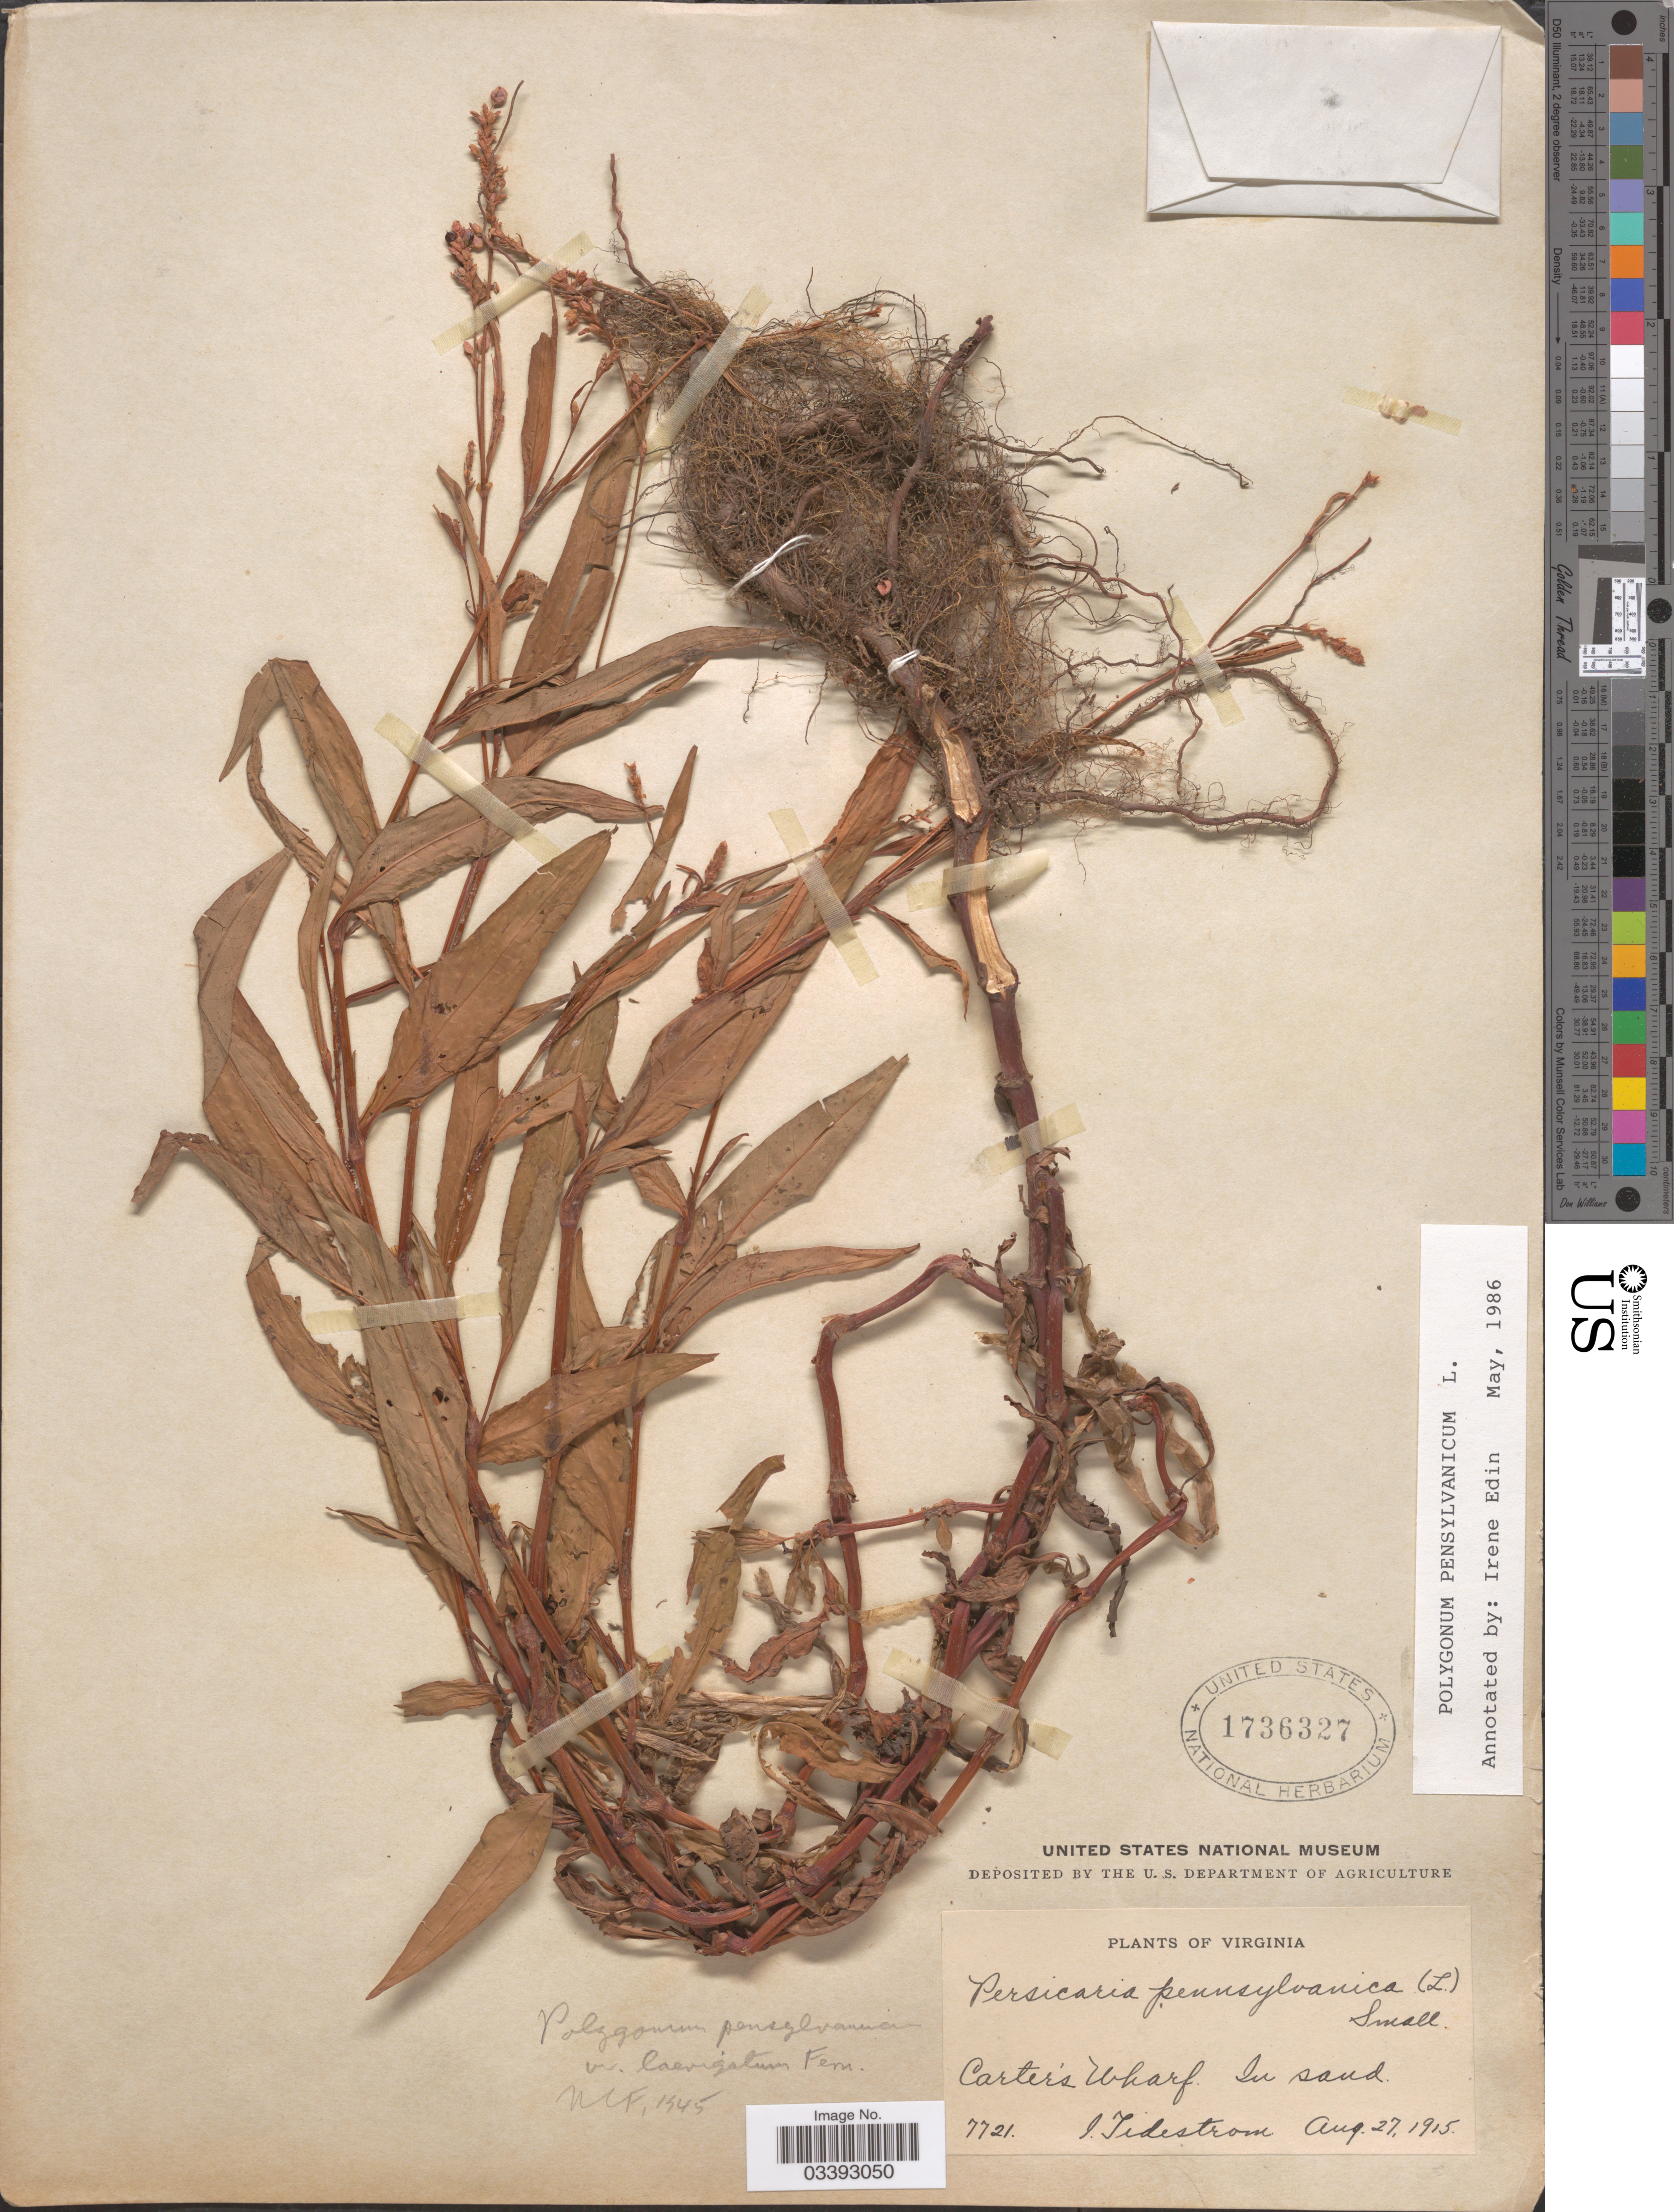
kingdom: Plantae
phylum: Tracheophyta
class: Magnoliopsida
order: Caryophyllales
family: Polygonaceae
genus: Persicaria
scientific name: Persicaria pensylvanica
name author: (L.) M. Gómez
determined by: Atha, D. E.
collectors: I. F. Tidestrom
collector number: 7721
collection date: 1915-08-27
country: United States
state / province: Virginia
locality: Carter's Wharf.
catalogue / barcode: US 1736327